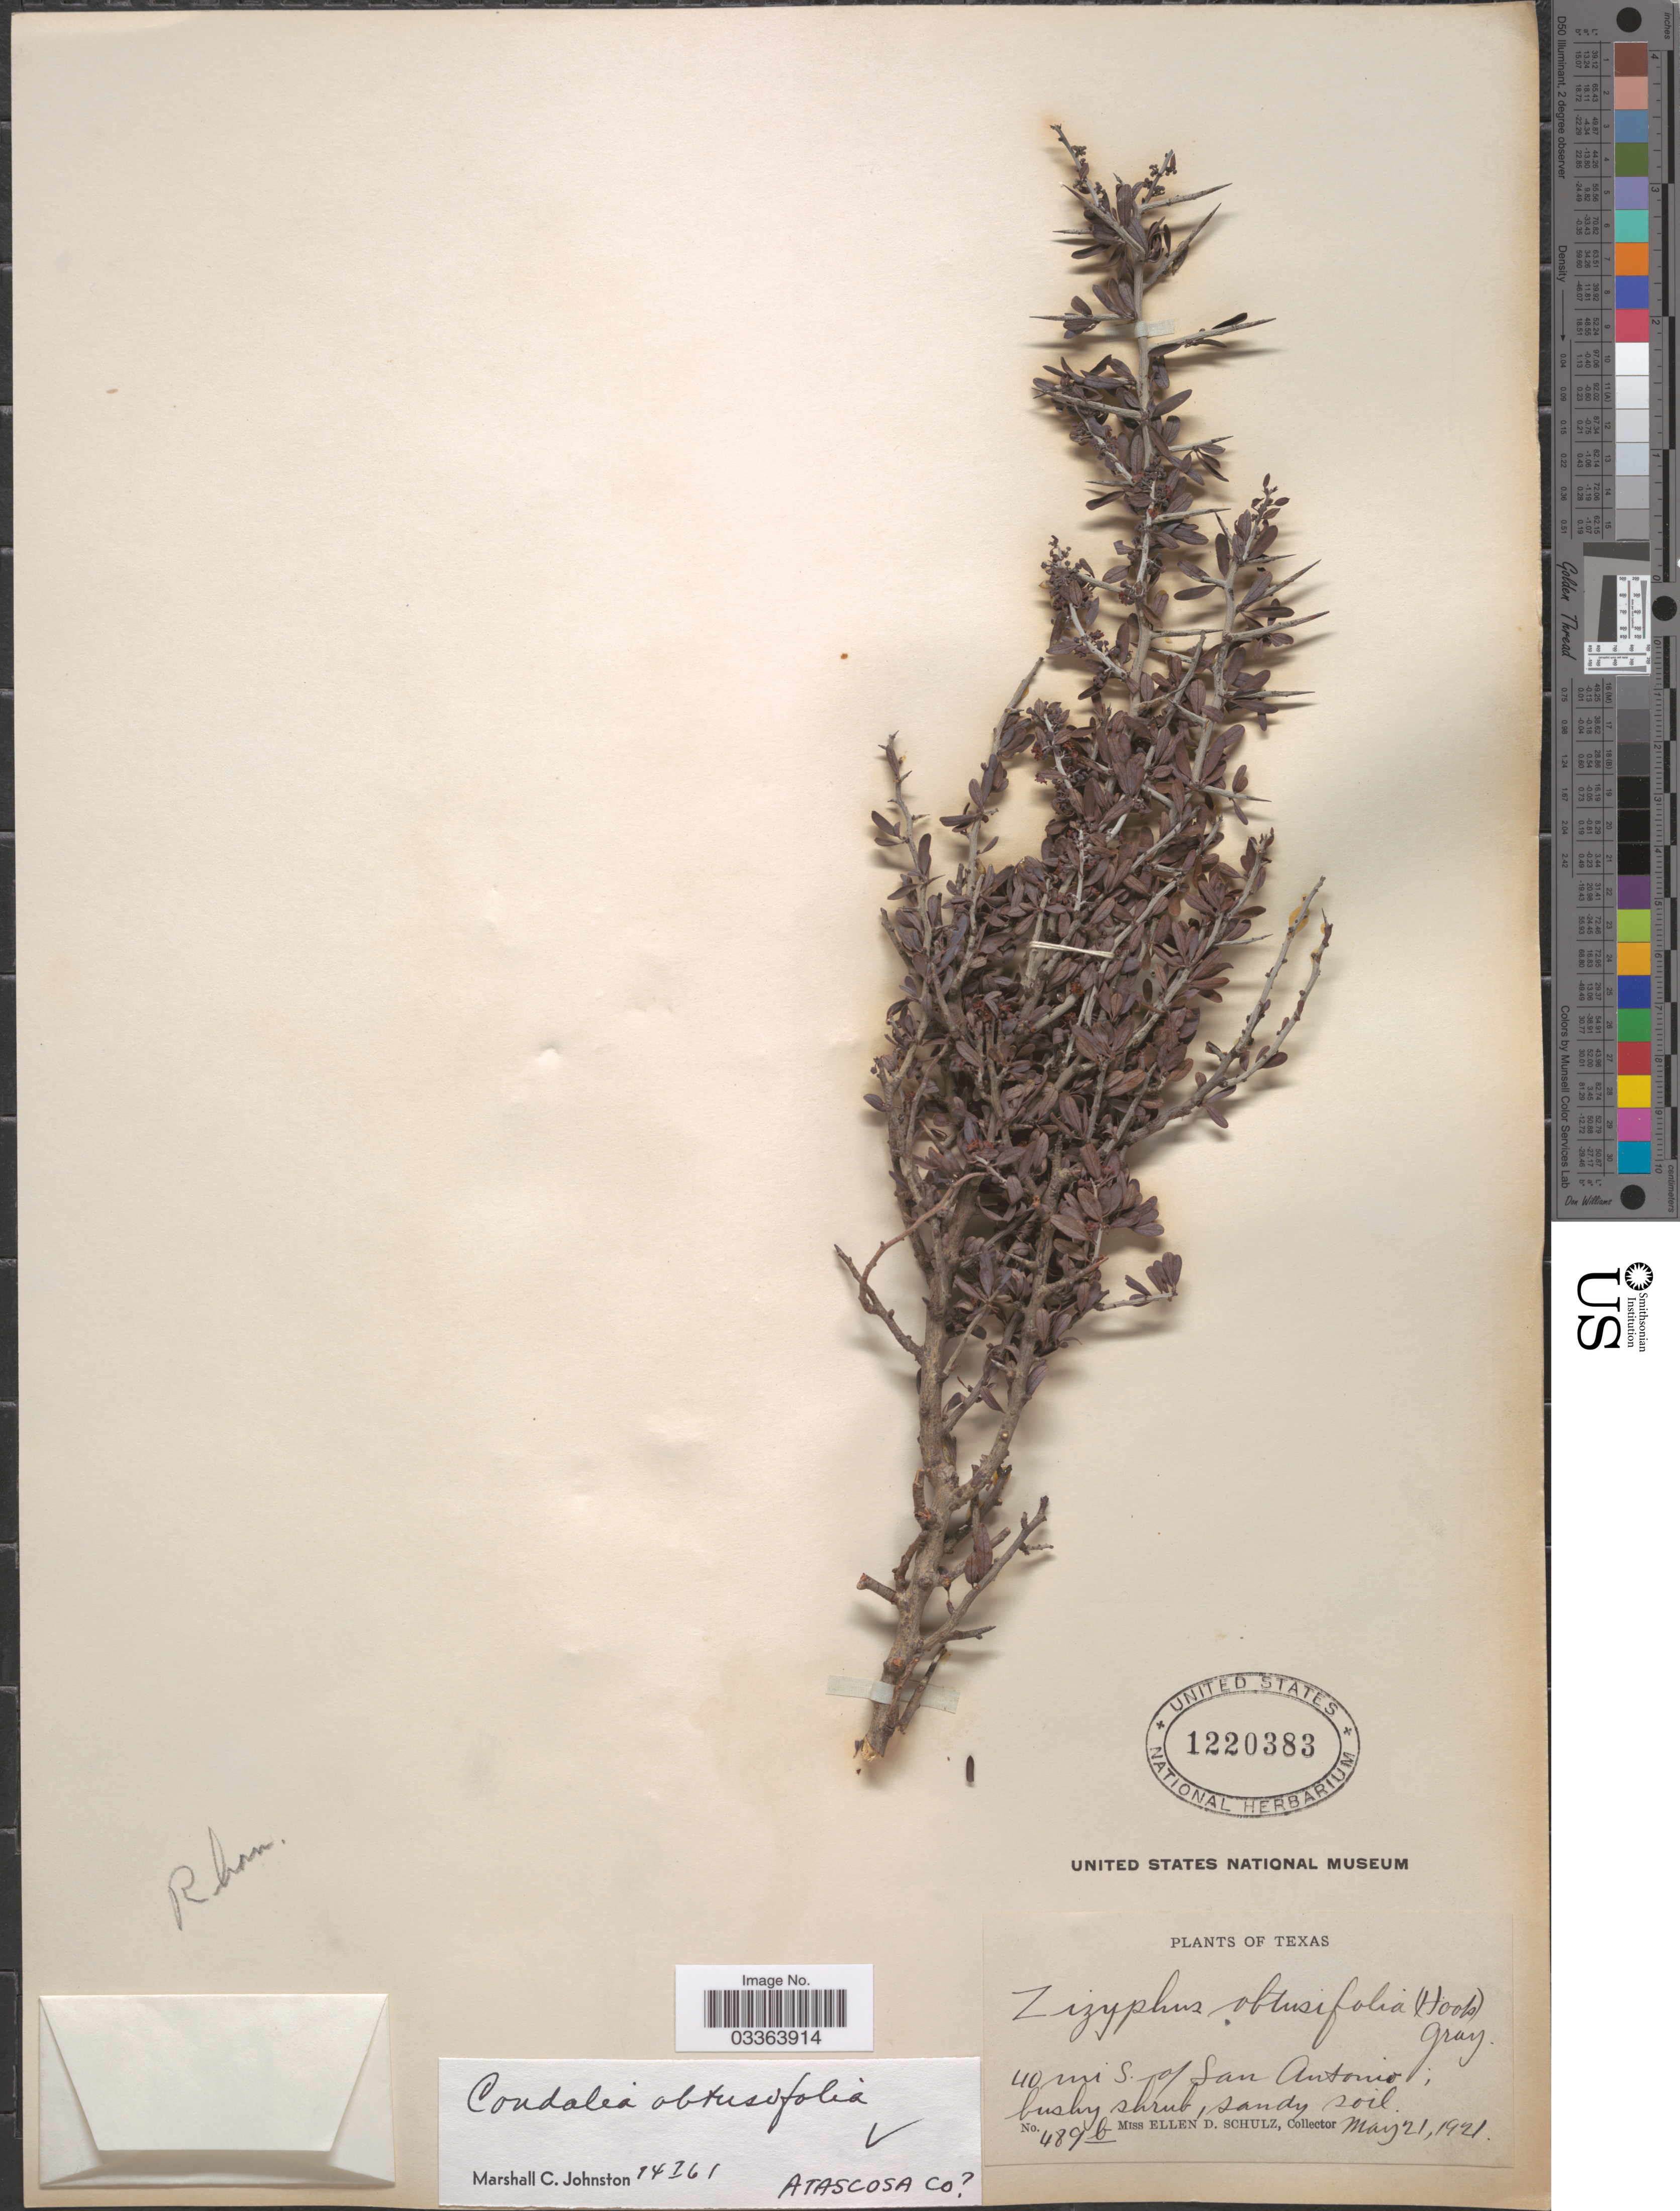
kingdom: Plantae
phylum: Tracheophyta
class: Magnoliopsida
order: Rosales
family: Rhamnaceae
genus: Sarcomphalus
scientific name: Sarcomphalus obtusifolius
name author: (Hook. ex Torr. & A. Gray) Hauenschild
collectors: E. D. Schulz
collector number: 489b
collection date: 1921-05-21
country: United States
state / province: Texas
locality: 40 mi S. of San Antonio.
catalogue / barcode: US 1220383